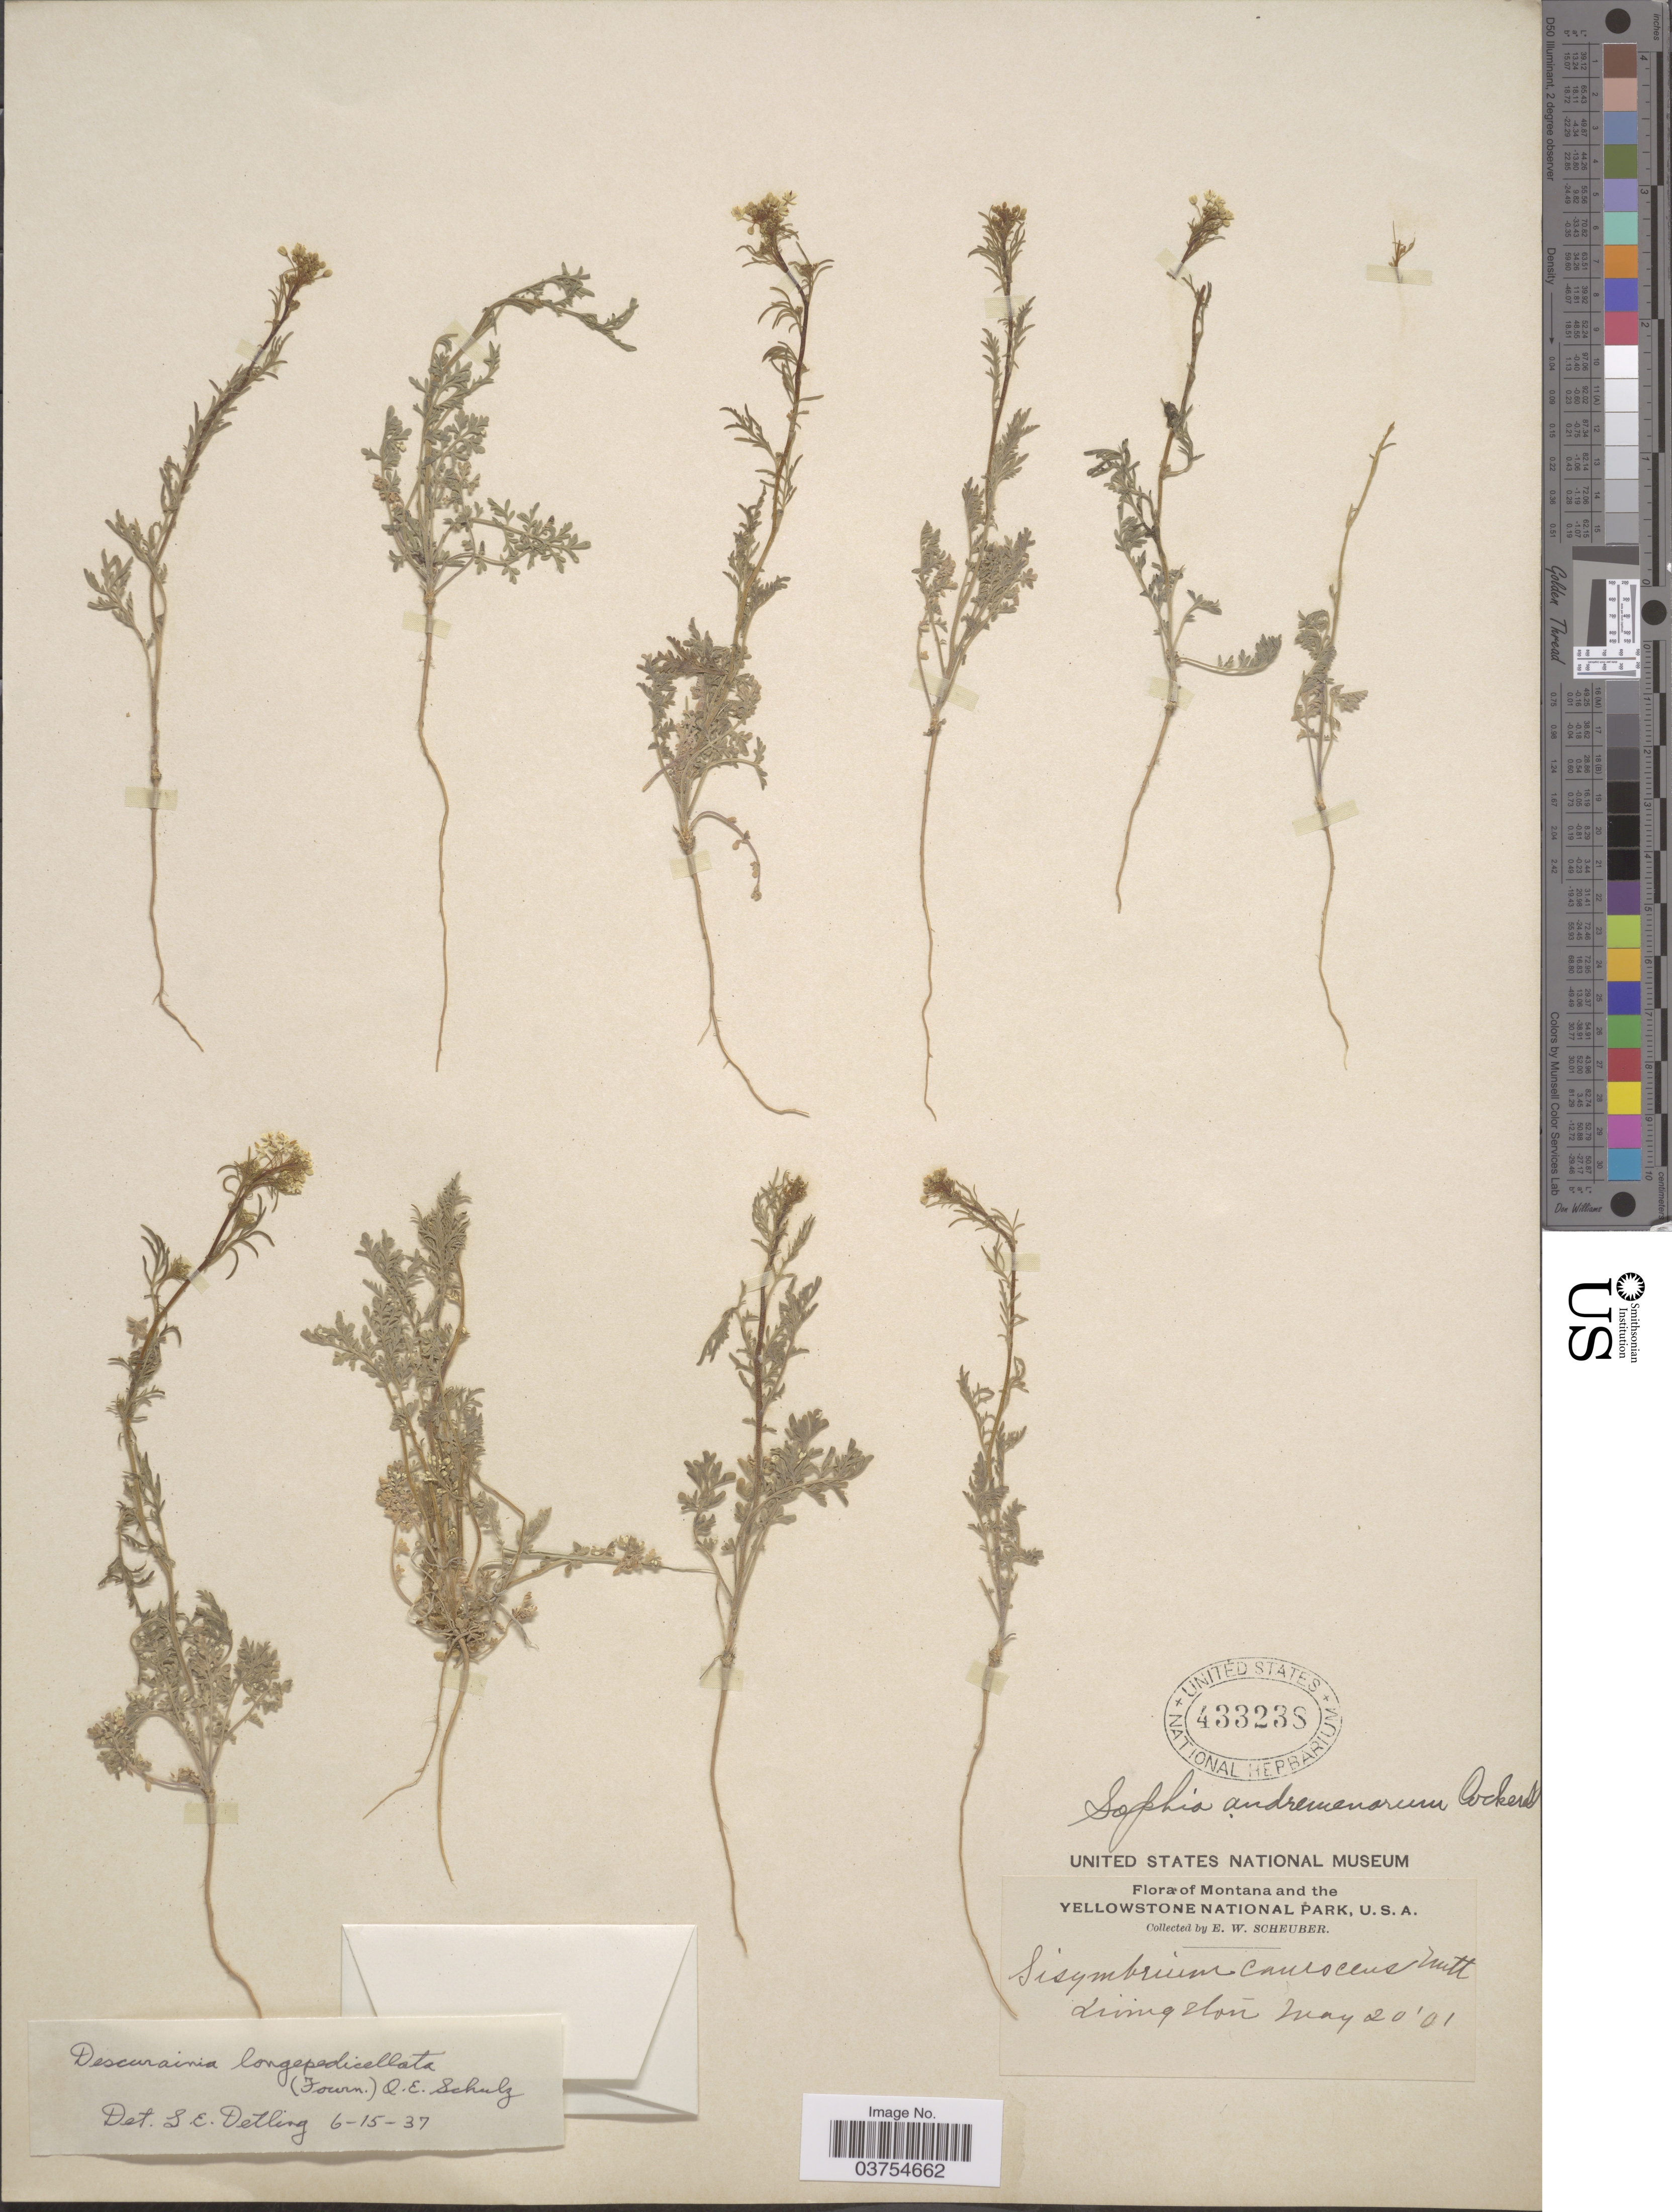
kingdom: Plantae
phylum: Tracheophyta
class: Magnoliopsida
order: Brassicales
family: Brassicaceae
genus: Descurainia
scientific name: Descurainia pinnata subsp. filipes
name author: (A. Gray) Detling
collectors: E. Scheuber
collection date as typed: Transcribed d/m/y: 20/5/1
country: United States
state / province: Montana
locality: The Yellowstone National Park. Livingston.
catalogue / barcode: US 433238